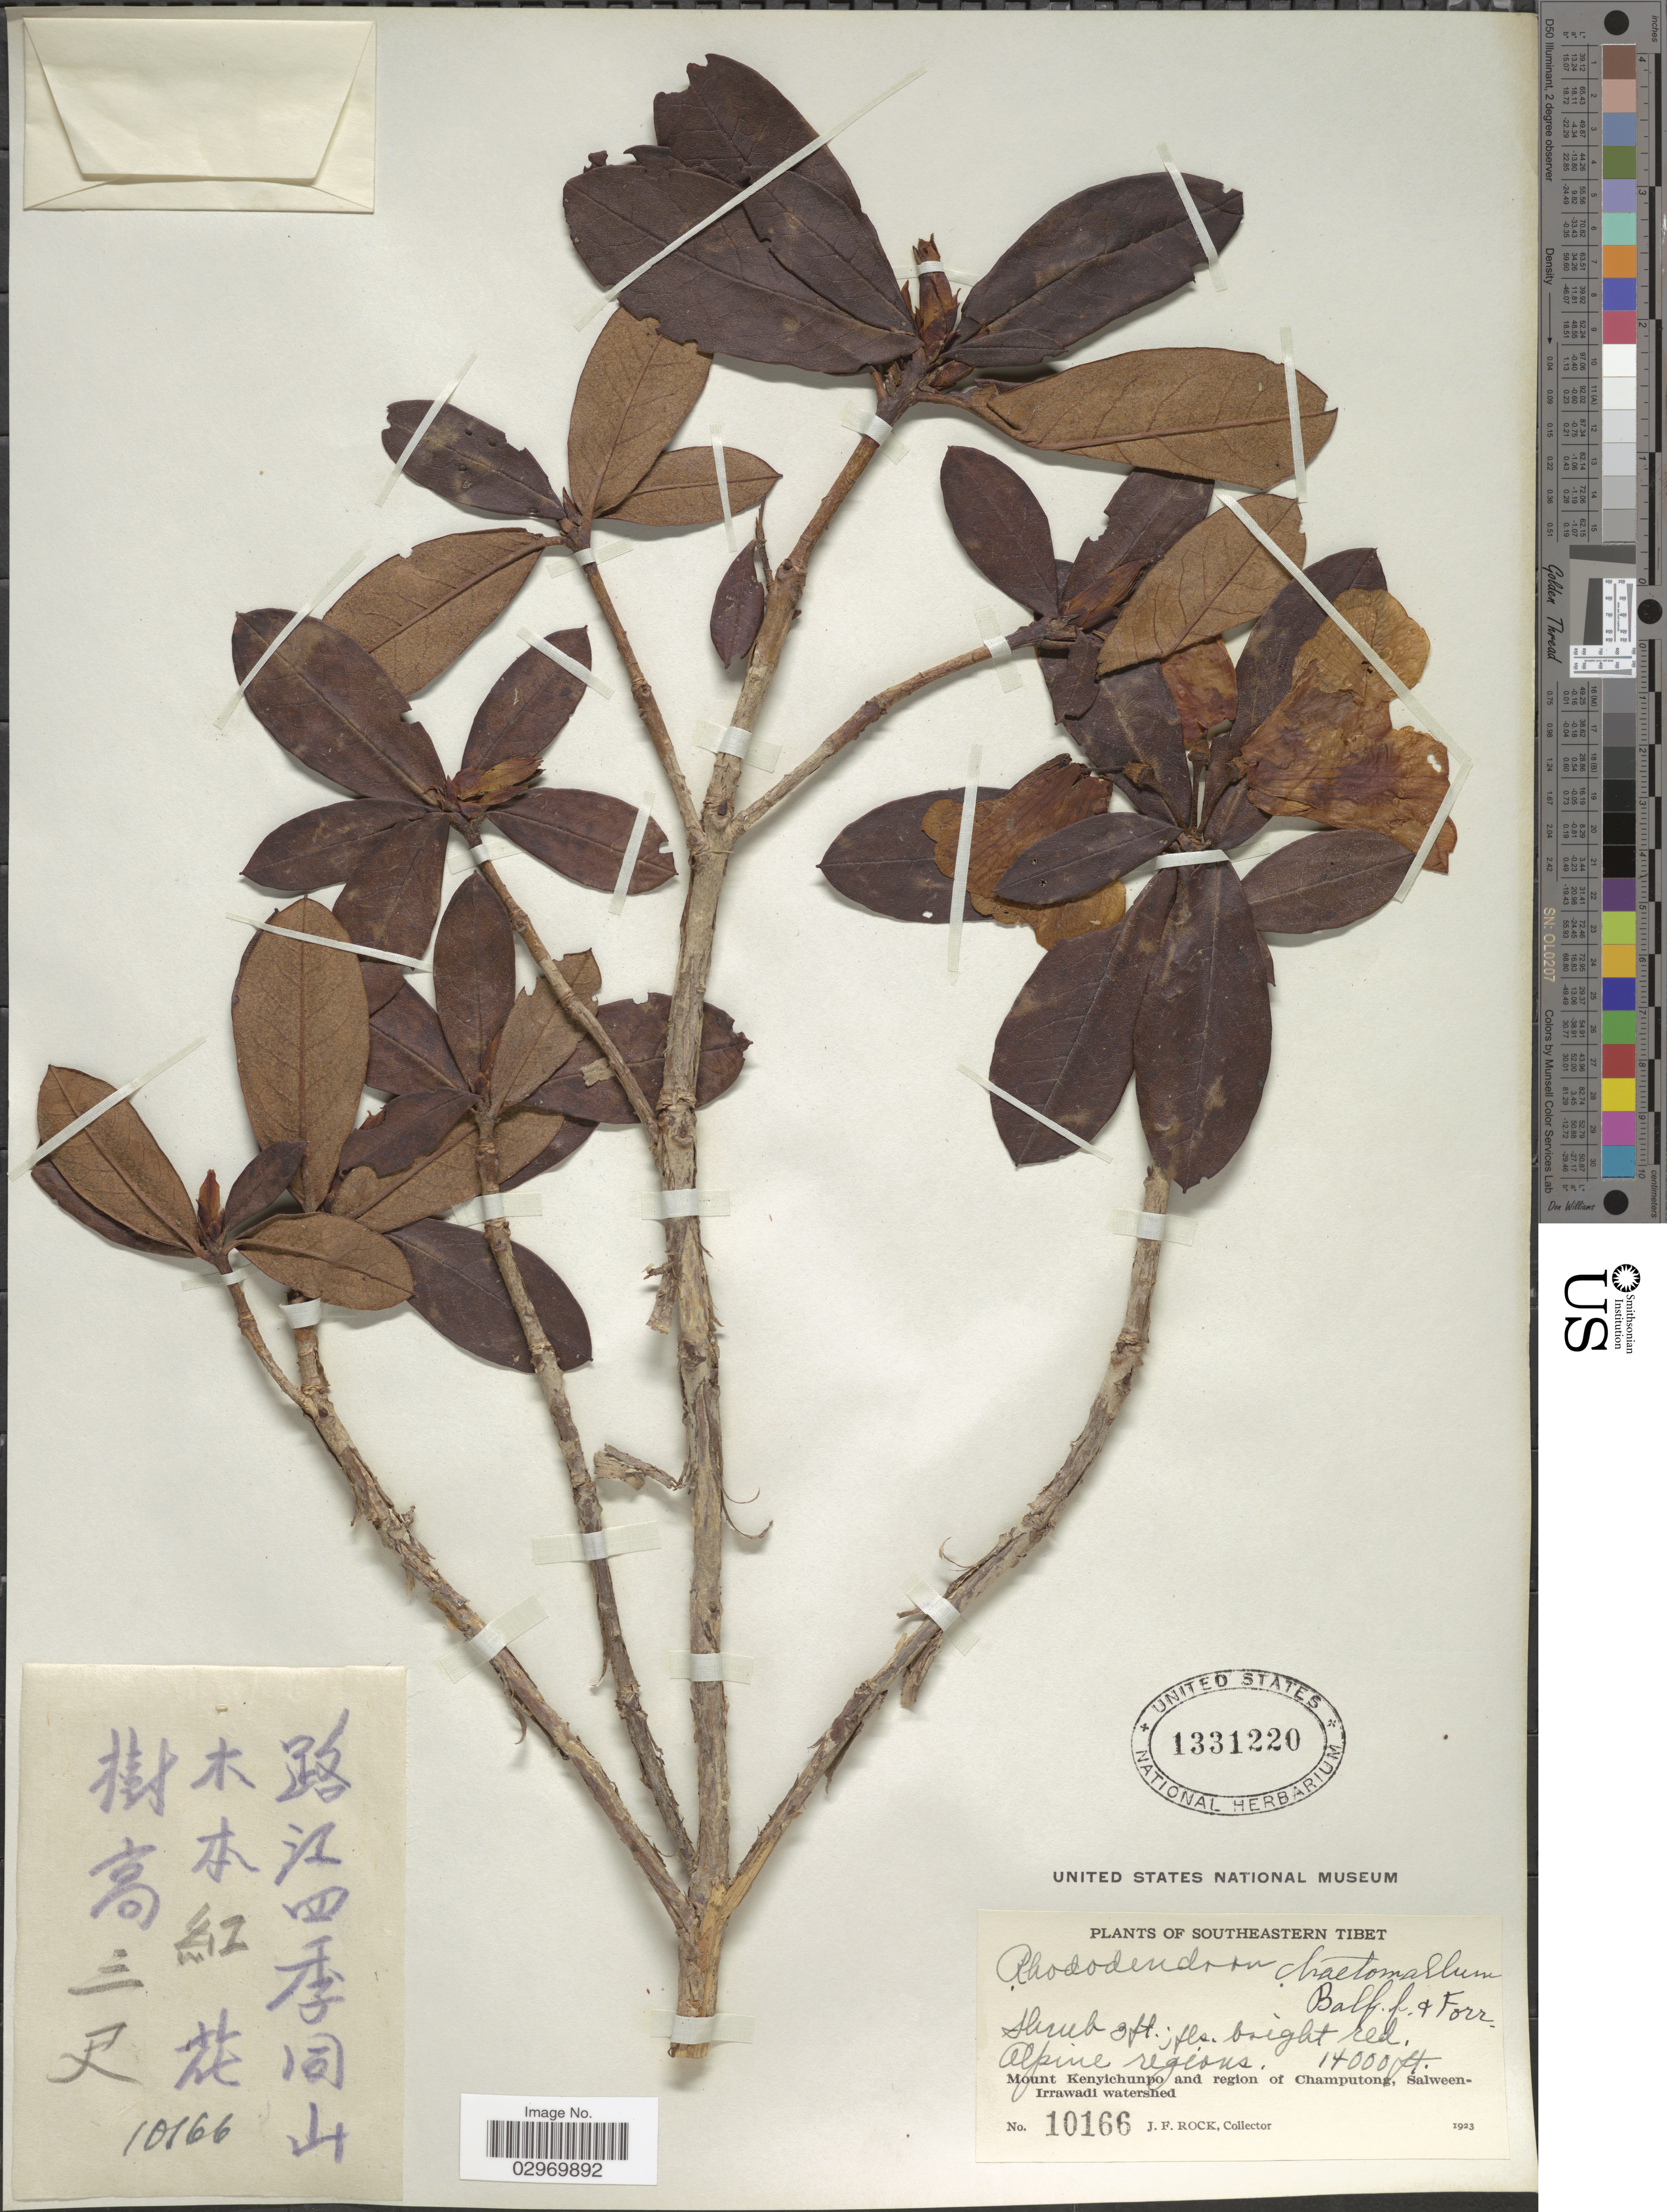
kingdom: Plantae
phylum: Tracheophyta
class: Magnoliopsida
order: Ericales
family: Ericaceae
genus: Rhododendron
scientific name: Rhododendron chaetomallum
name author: Balf. f. & Forrest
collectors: J. Rock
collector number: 10166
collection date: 1923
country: China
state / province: Xizang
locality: Mount Kenyichunpo and region of Champutong, Salween-Irrawadi watershed.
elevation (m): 4267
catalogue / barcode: US 1331220